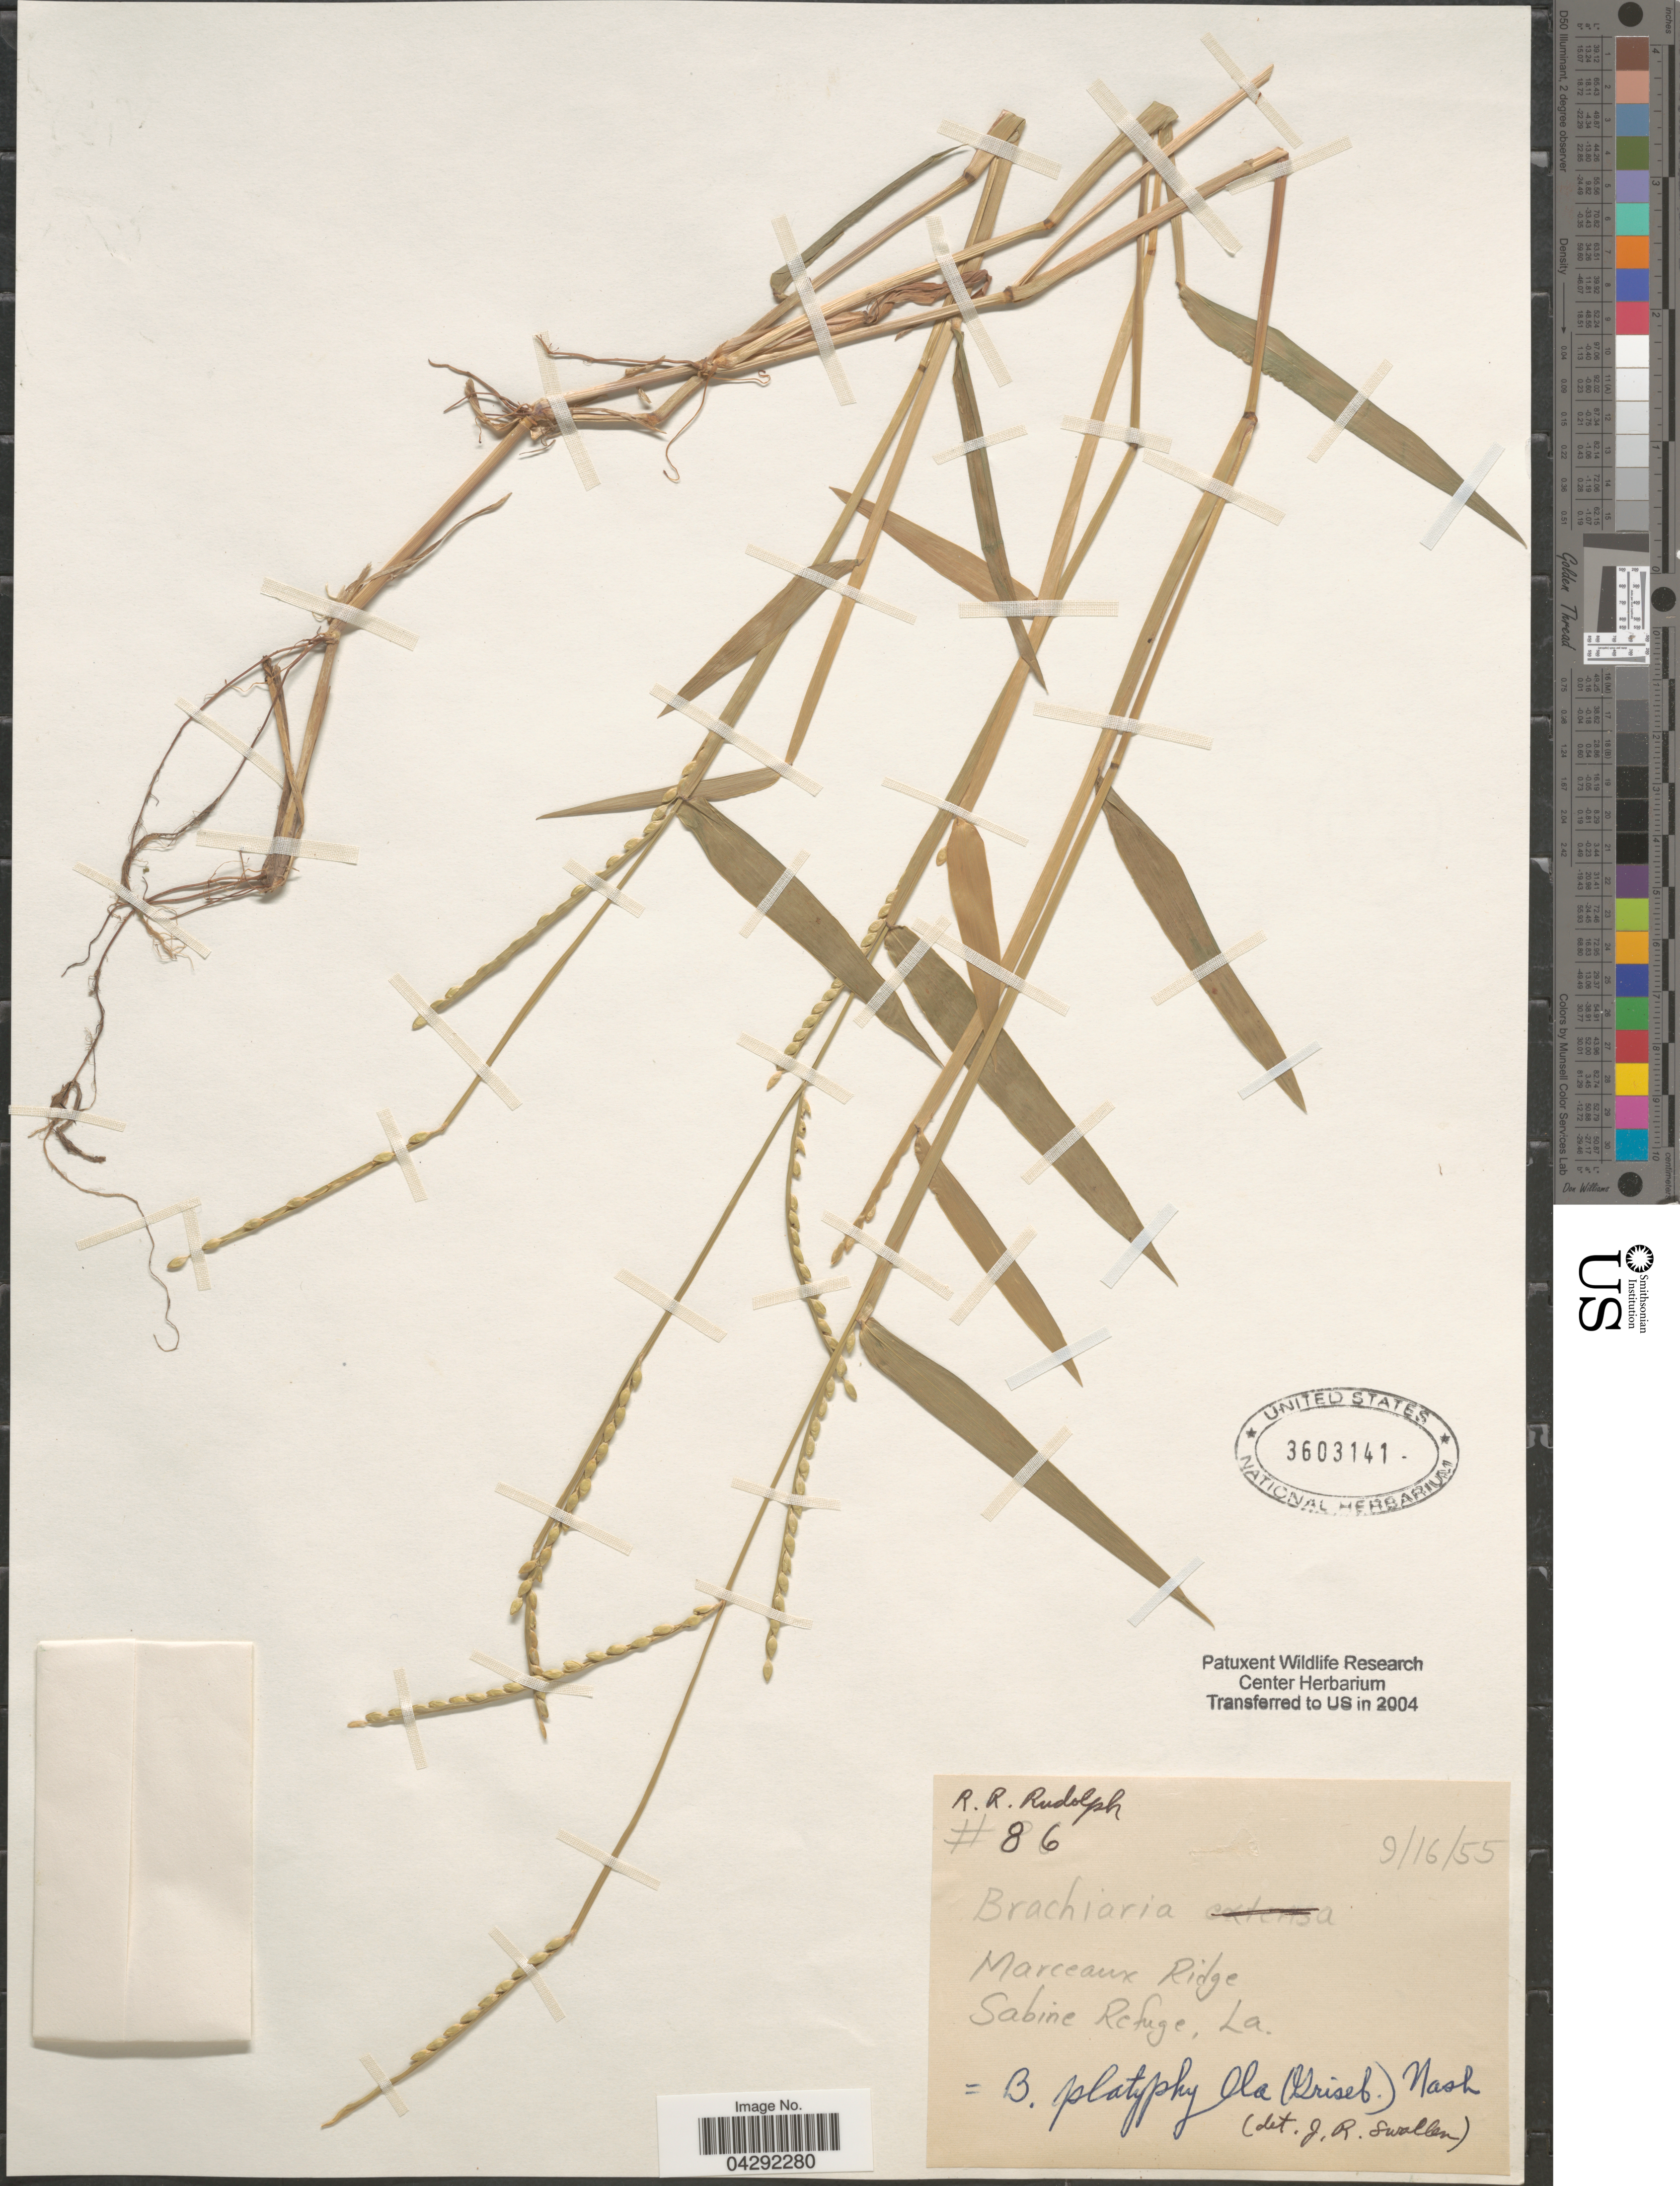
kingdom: Plantae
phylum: Tracheophyta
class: Liliopsida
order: Poales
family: Poaceae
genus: Urochloa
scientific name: Urochloa platyphylla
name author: (Munro ex C. Wright) R.D. Webster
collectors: R. Rudolph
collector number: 86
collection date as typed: Transcribed d/m/y: 16/9/55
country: United States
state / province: Louisiana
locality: Marceaux Ridge. Sabine Refuge.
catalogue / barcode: US 3603141